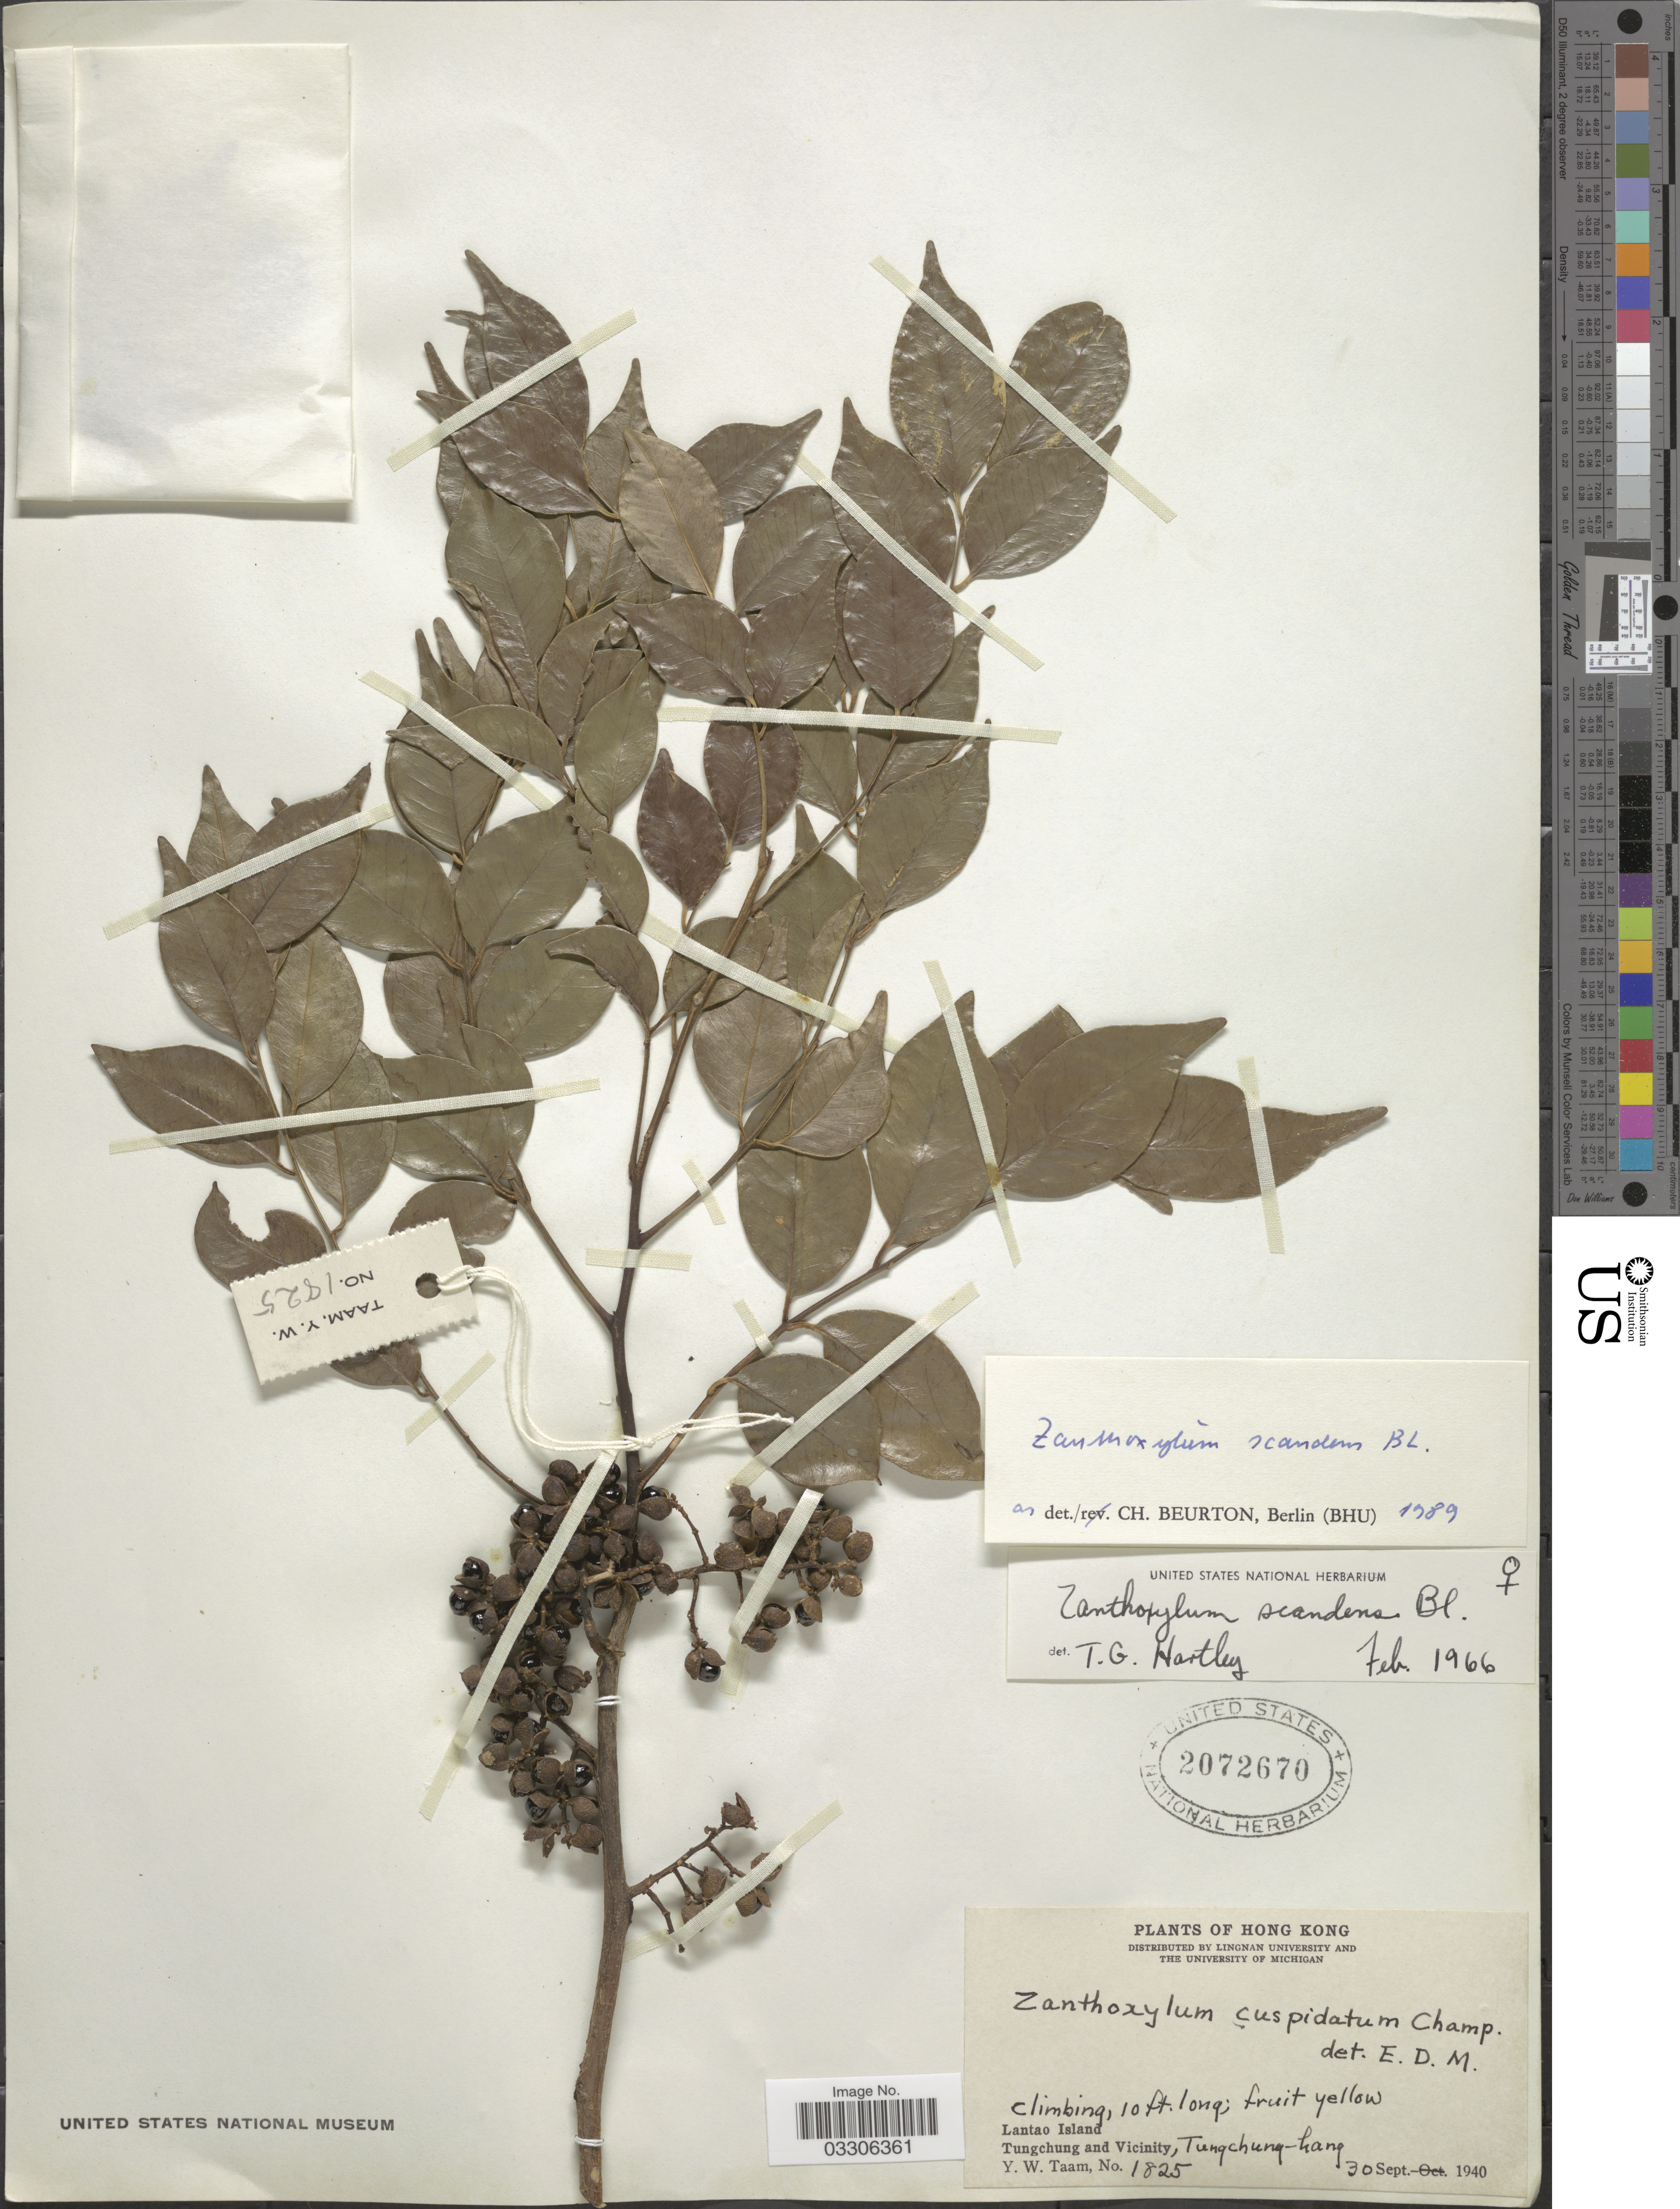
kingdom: Plantae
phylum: Tracheophyta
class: Magnoliopsida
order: Sapindales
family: Rutaceae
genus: Zanthoxylum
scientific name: Zanthoxylum scandens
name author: Blume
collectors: Y. W. Taam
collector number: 1825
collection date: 1940-09-30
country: China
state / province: Hong Kong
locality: Lantao Island. Tungchung and Vicinity, Tungchung-kang.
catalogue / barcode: US 2072670